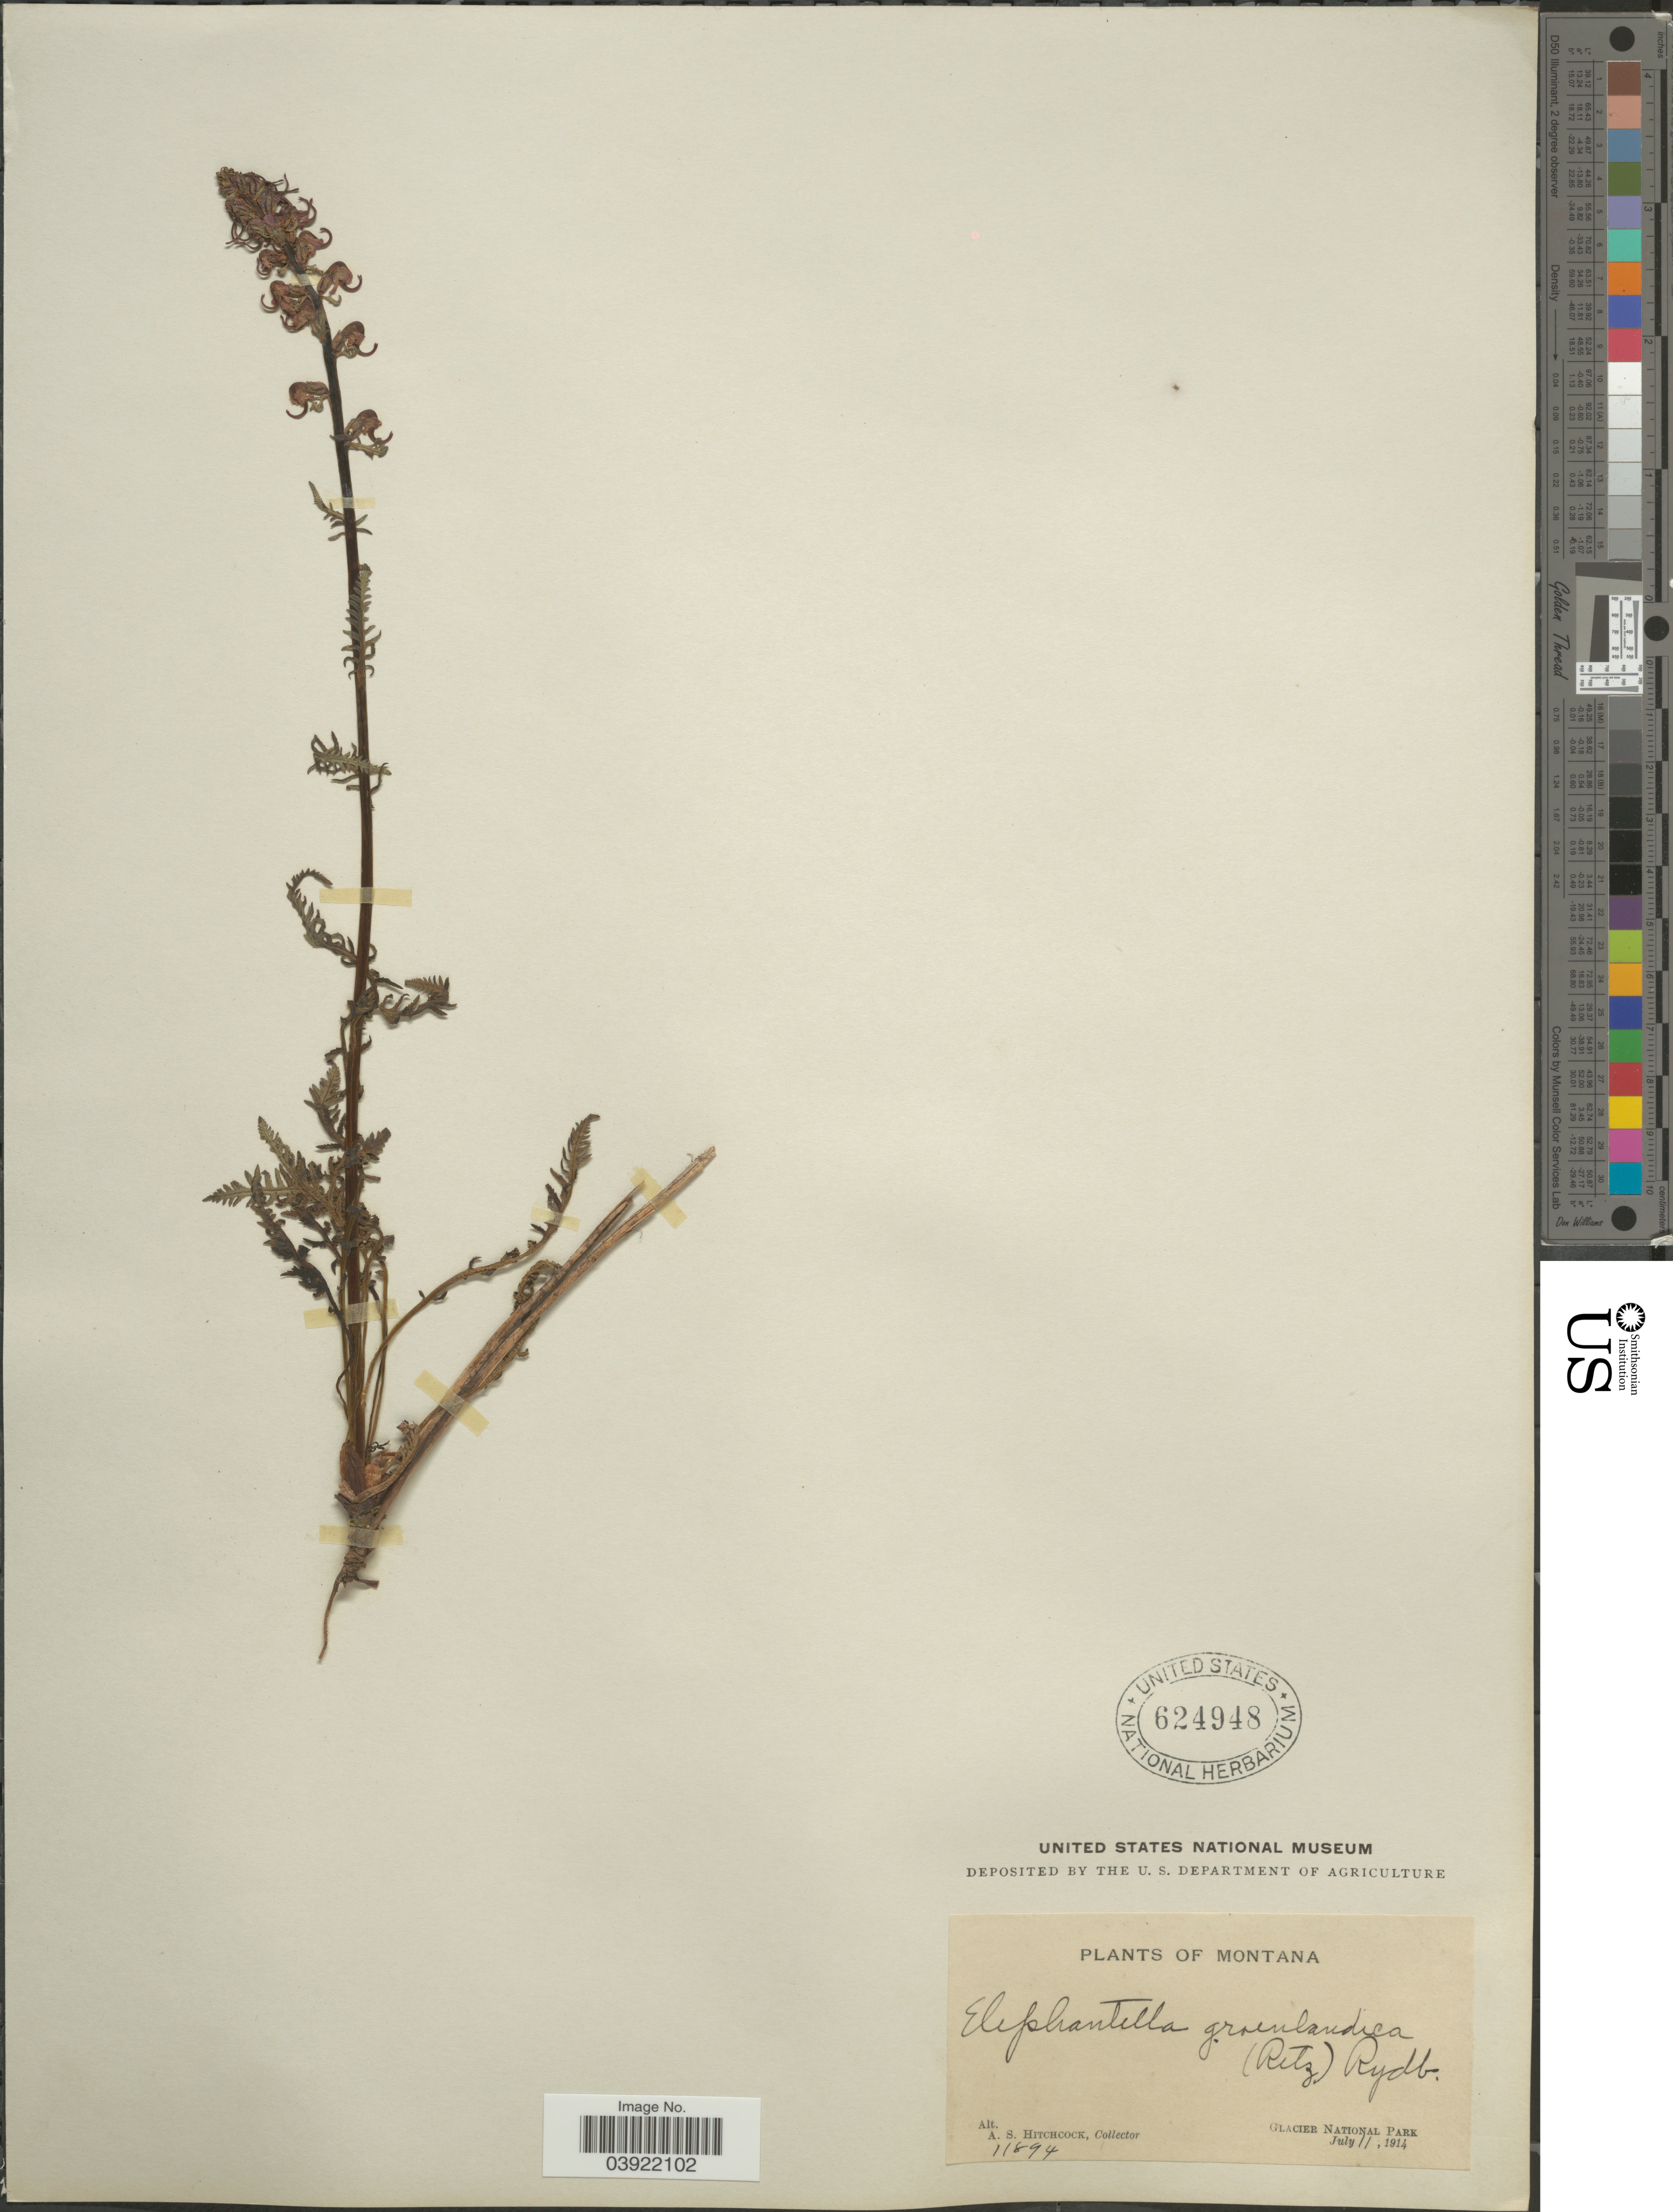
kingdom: Plantae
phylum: Tracheophyta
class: Magnoliopsida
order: Lamiales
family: Orobanchaceae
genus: Pedicularis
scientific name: Pedicularis groenlandica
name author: Retz.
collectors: A. S. Hitchcock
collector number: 11894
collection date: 1914-07-11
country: United States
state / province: Montana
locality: Glacier National Park.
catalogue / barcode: US 624948